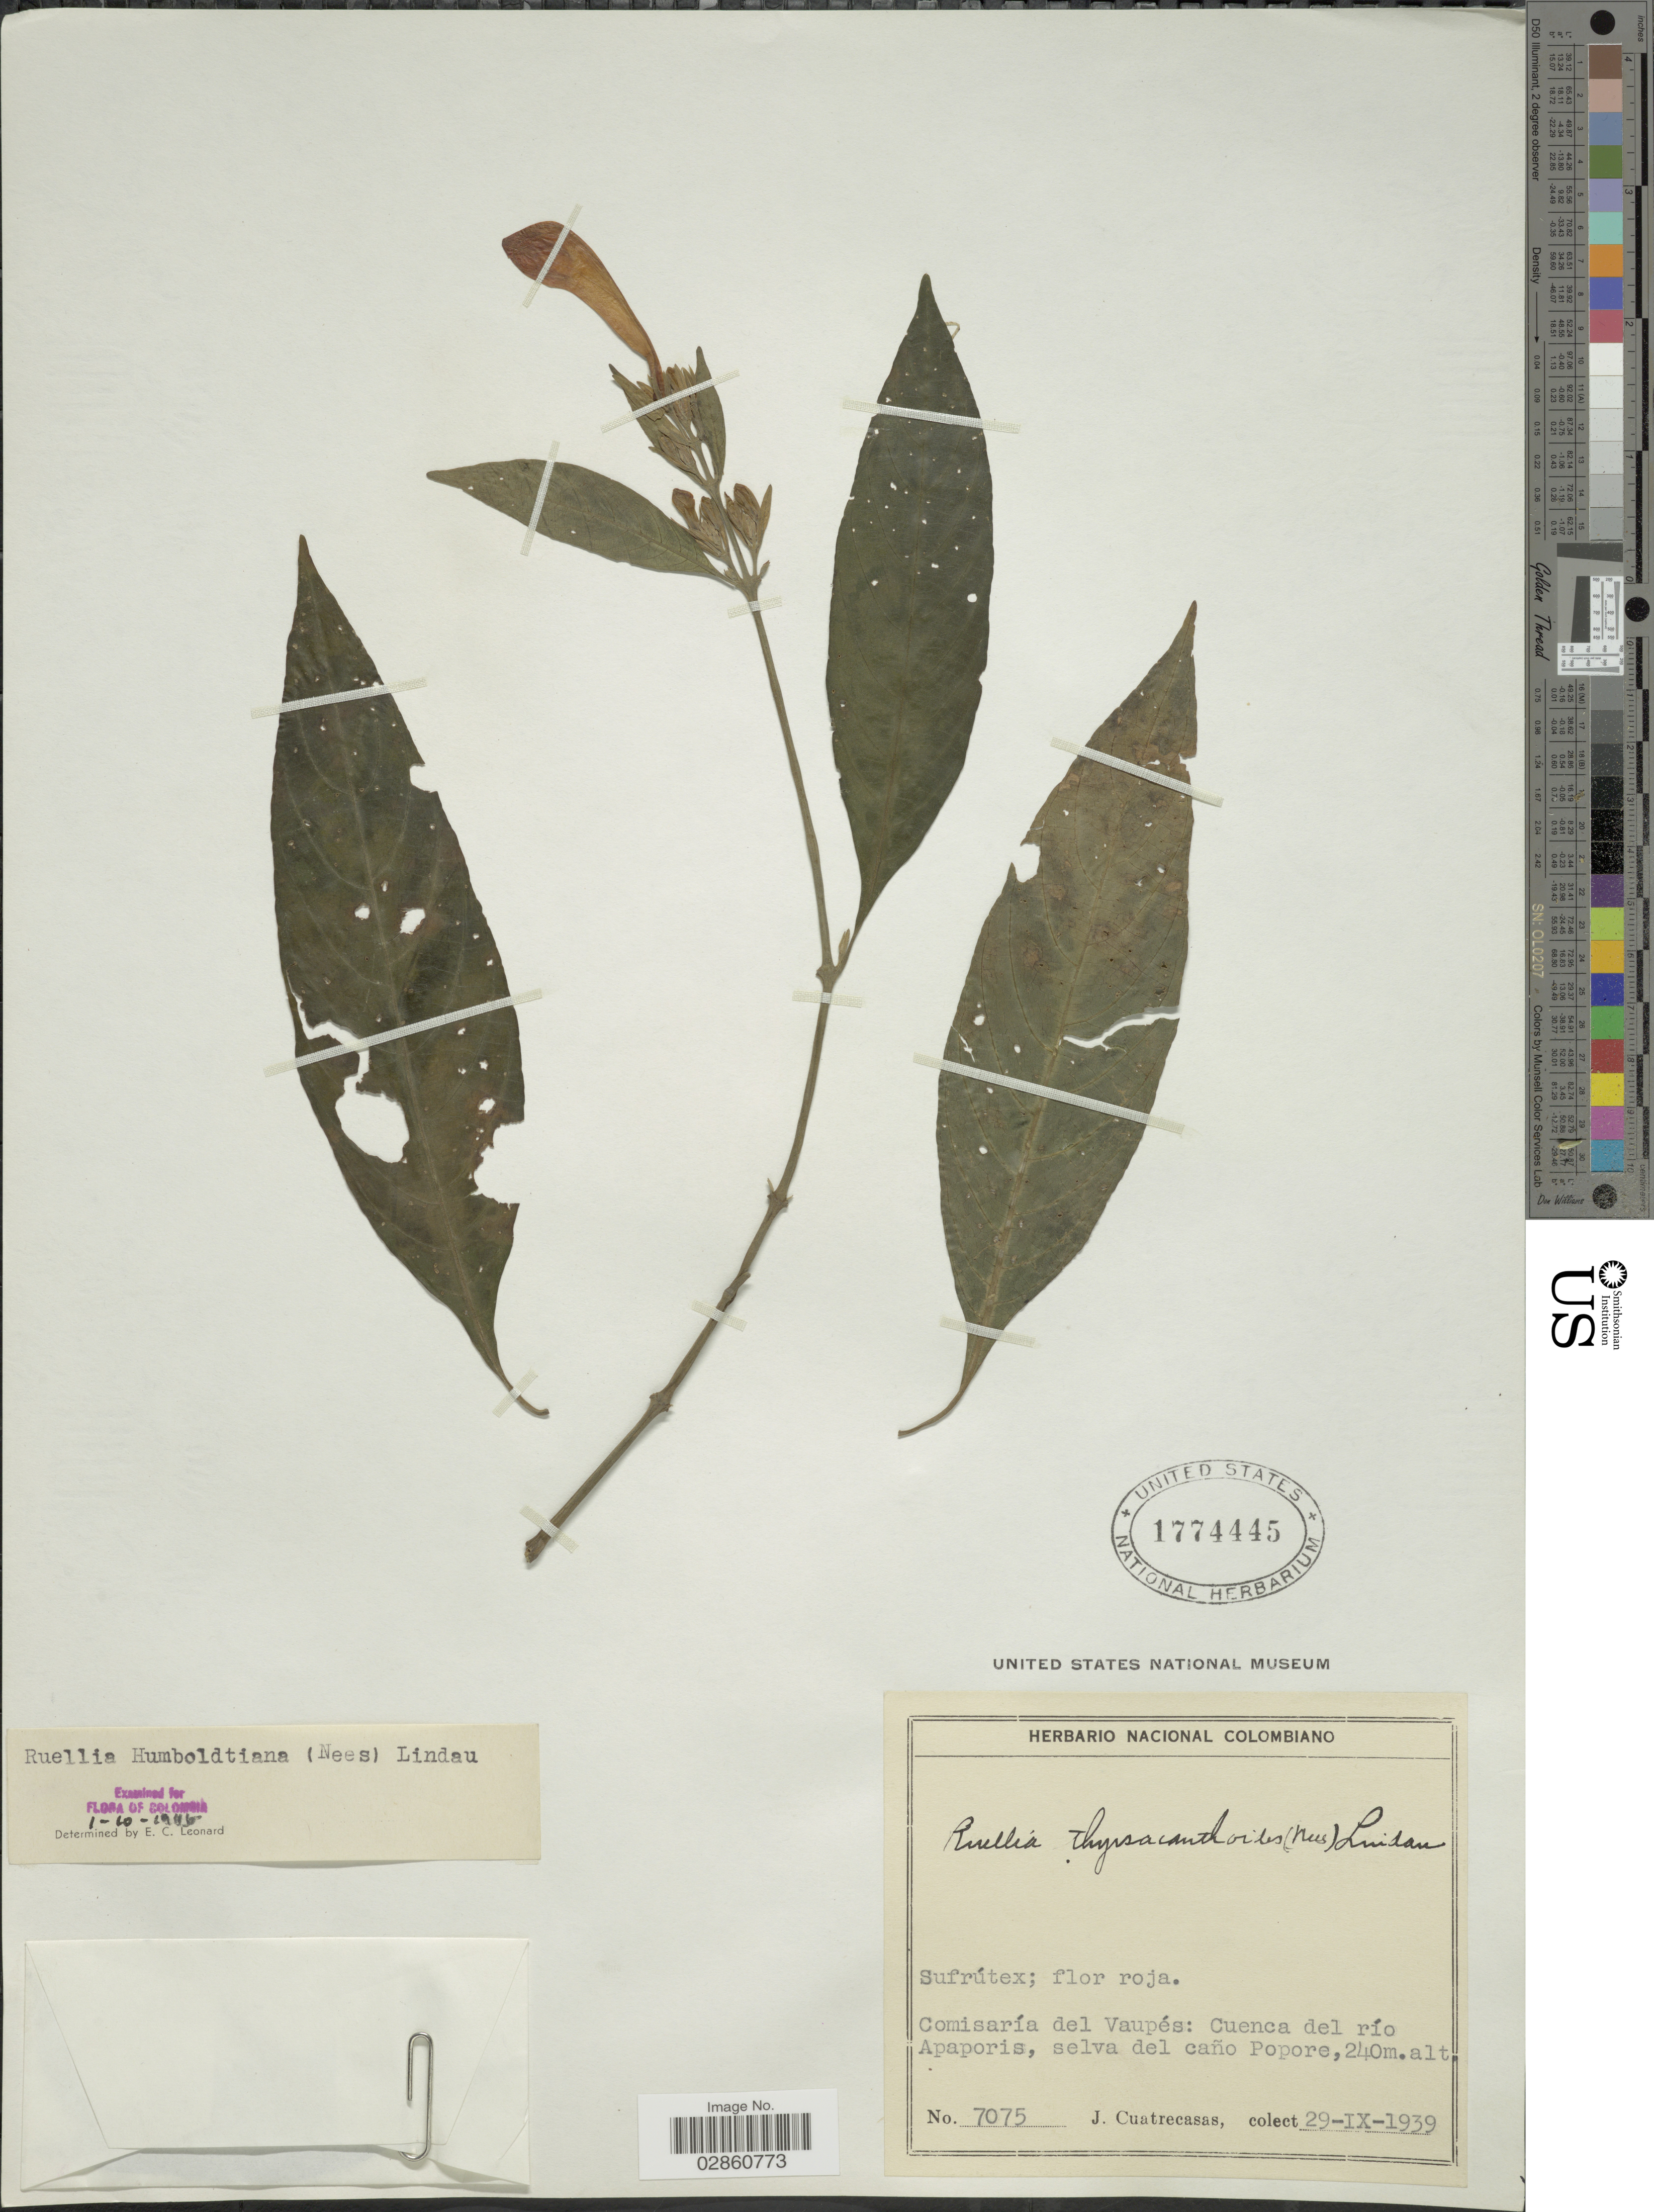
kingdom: Plantae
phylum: Tracheophyta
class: Magnoliopsida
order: Lamiales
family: Acanthaceae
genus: Ruellia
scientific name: Ruellia humboldtiana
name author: (Nees) Lindau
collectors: J. Cuatrecasas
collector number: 7075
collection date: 1939-09-29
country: Colombia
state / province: Vaupés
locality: Comisaría del Vaupés: Cuenca del río Apaporis, selva del caño Popore.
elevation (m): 240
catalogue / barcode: US 1774445